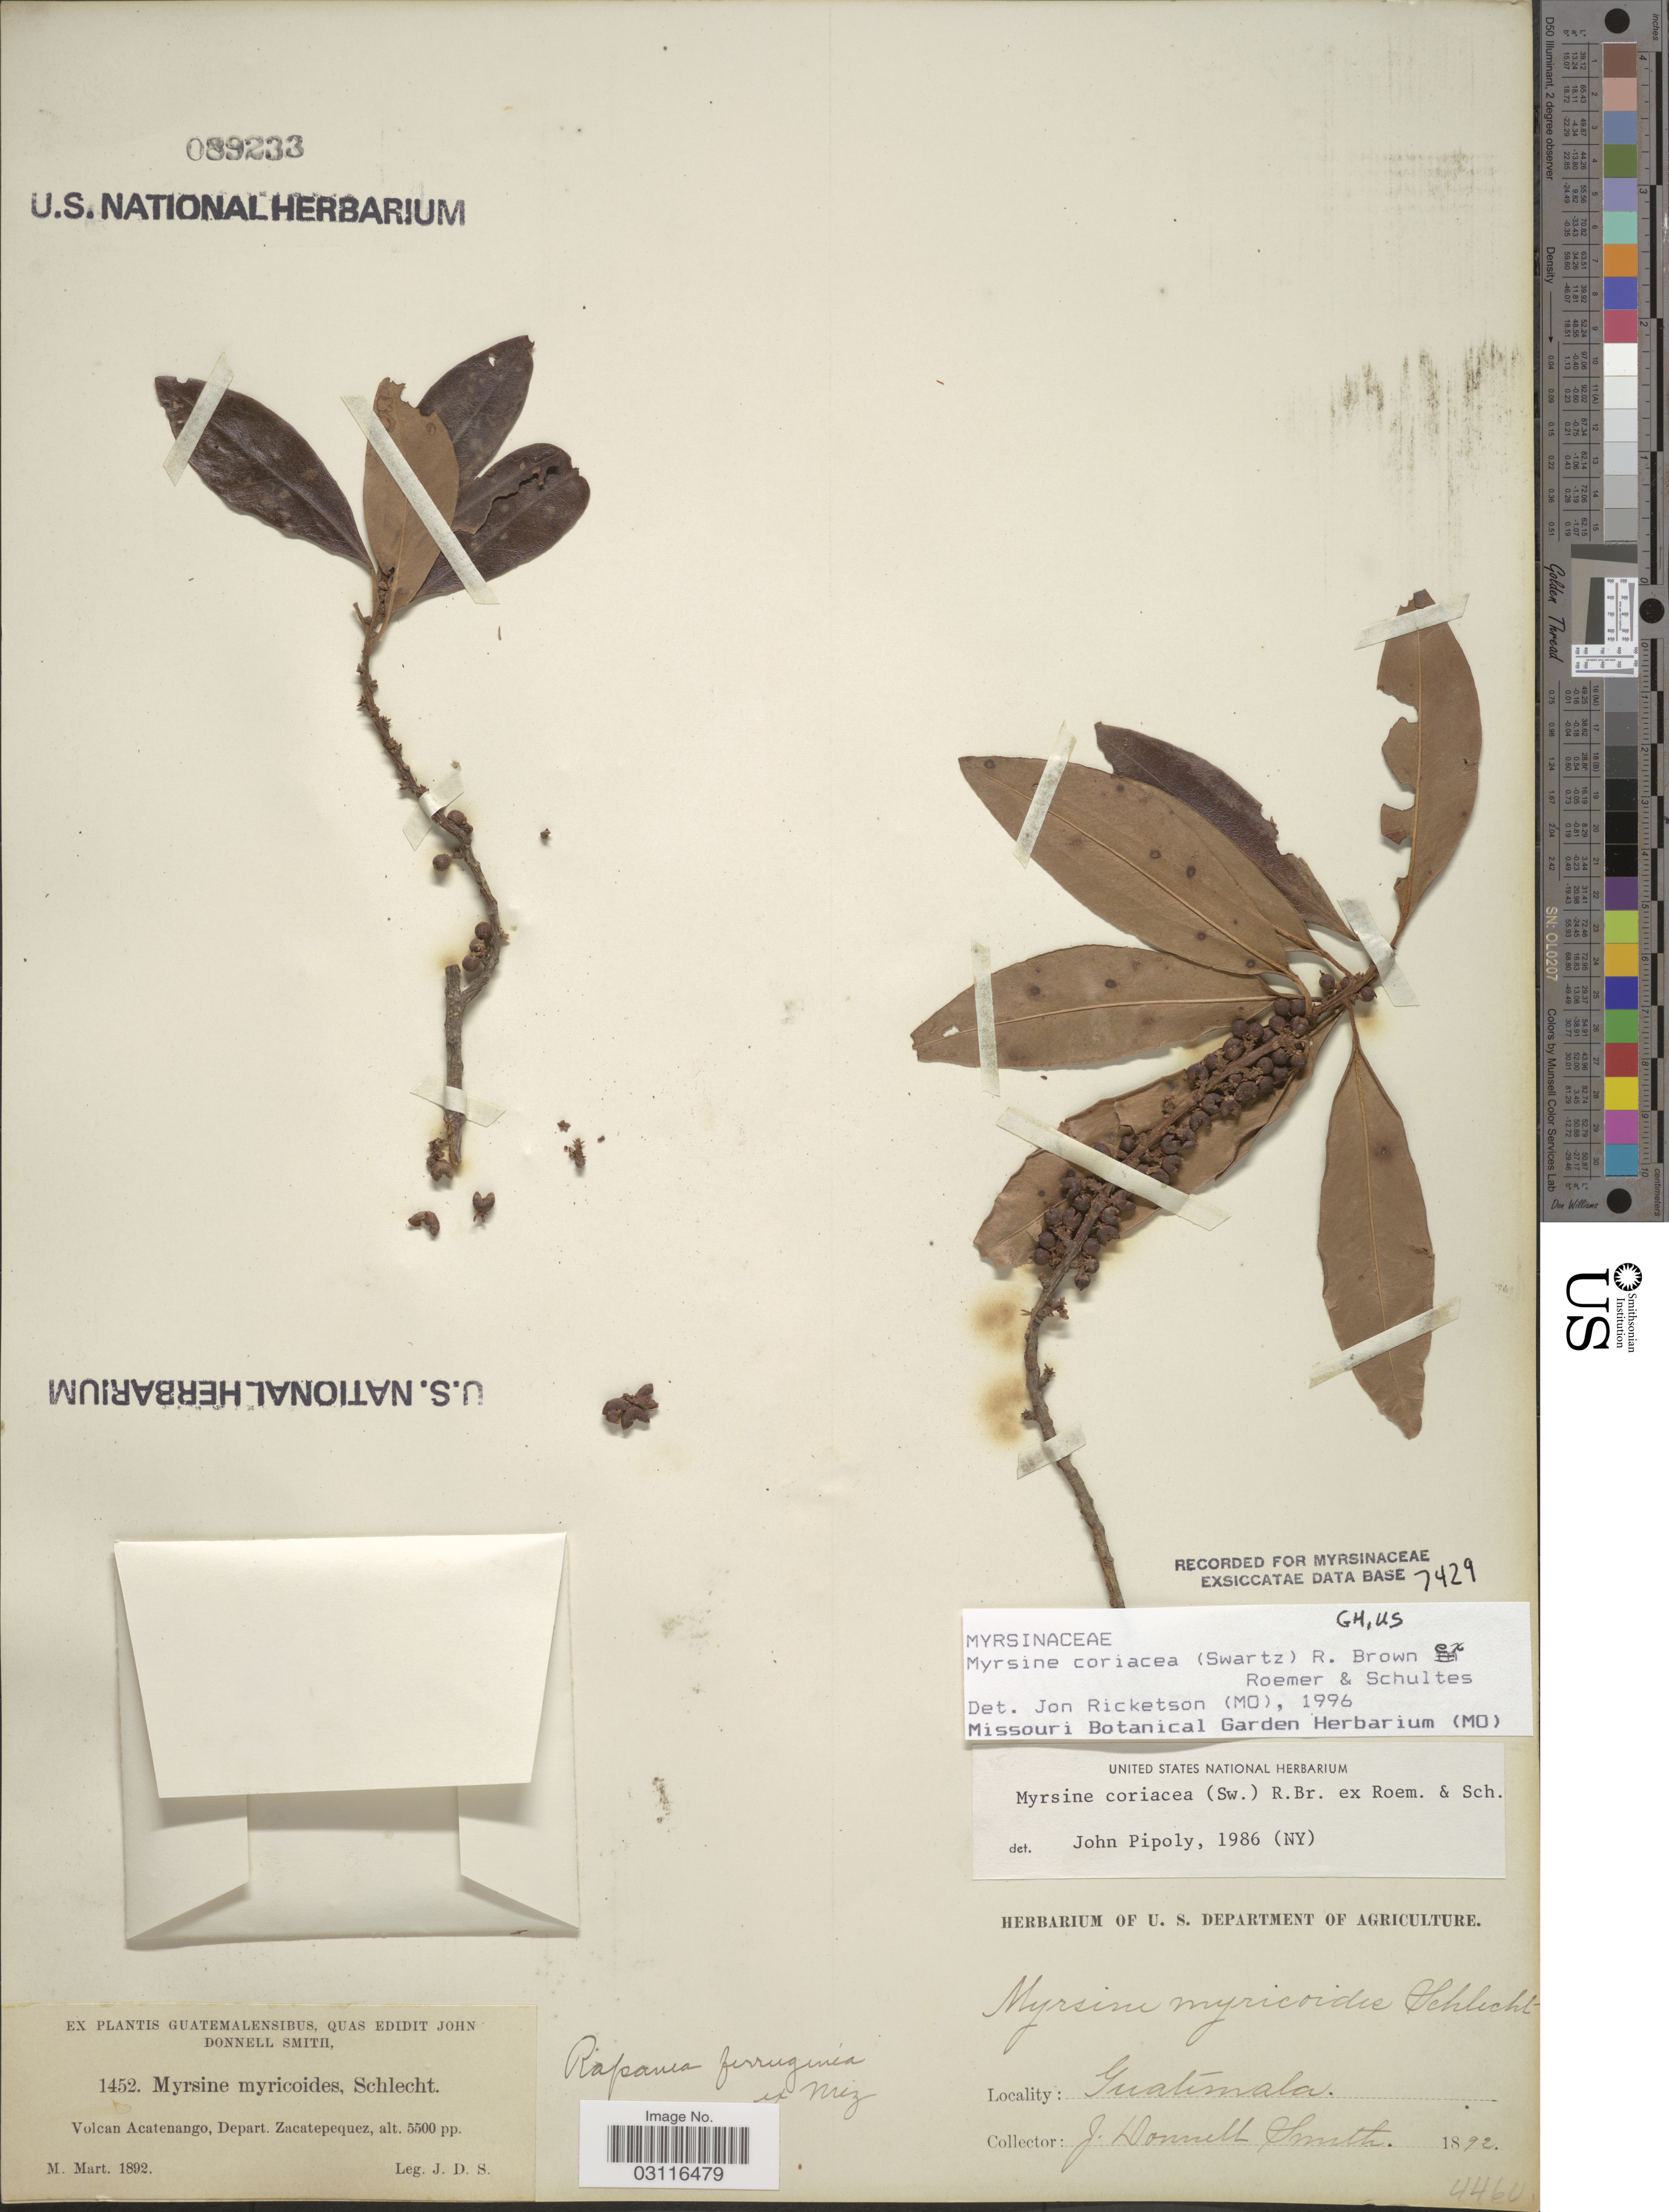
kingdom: Plantae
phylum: Tracheophyta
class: Magnoliopsida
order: Ericales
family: Primulaceae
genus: Myrsine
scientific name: Myrsine coriacea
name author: (Sw.) R. Br. ex Roem. & Schult.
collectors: J. Donnell Smith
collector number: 1452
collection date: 1892-03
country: Guatemala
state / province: Sacatepéquez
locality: Volcan Acatenango, Depart. Zacatepequez.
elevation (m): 1676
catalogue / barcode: US 89233